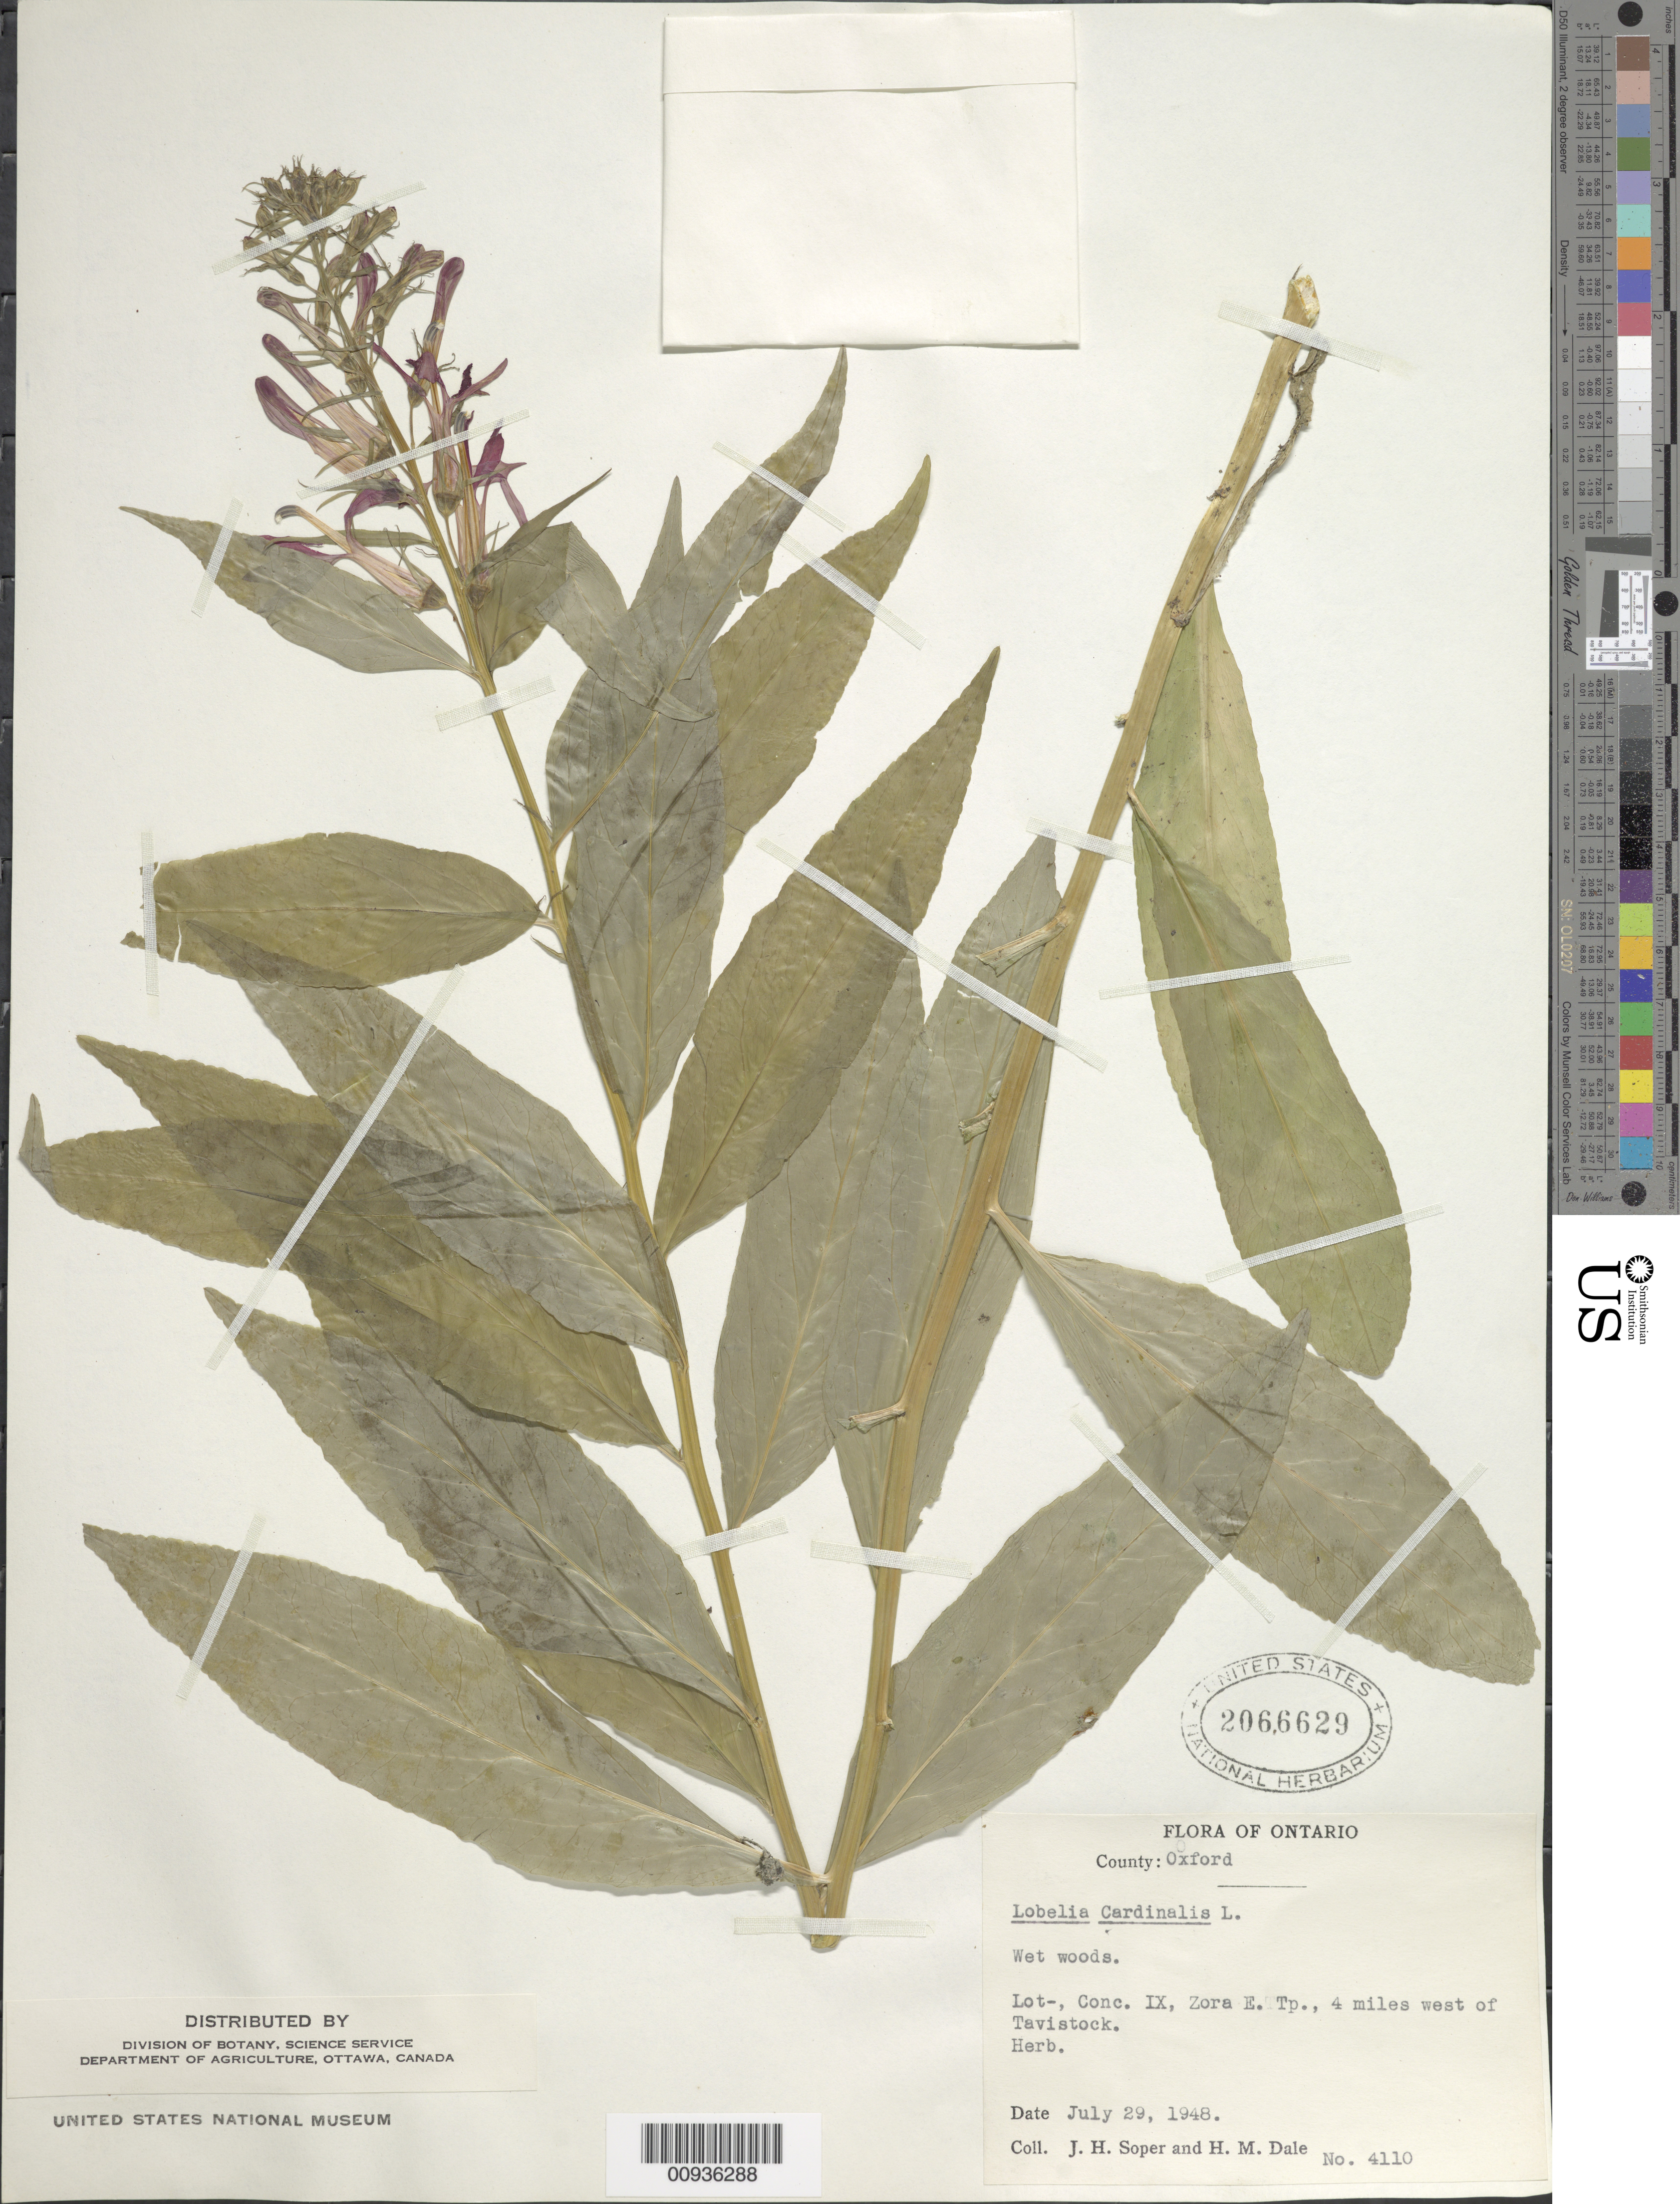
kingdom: Plantae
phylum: Tracheophyta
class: Magnoliopsida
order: Asterales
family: Campanulaceae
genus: Lobelia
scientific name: Lobelia cardinalis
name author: L.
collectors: J. H. Soper & H. M. Dale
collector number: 4110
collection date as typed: July 29, 1948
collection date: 1948-07-29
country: United States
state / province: Maine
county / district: Oxford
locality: Lot-, Conc. IX, Zora E. Tp., 4 miles west of Tavistock.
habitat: wet woods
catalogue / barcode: US 2066629